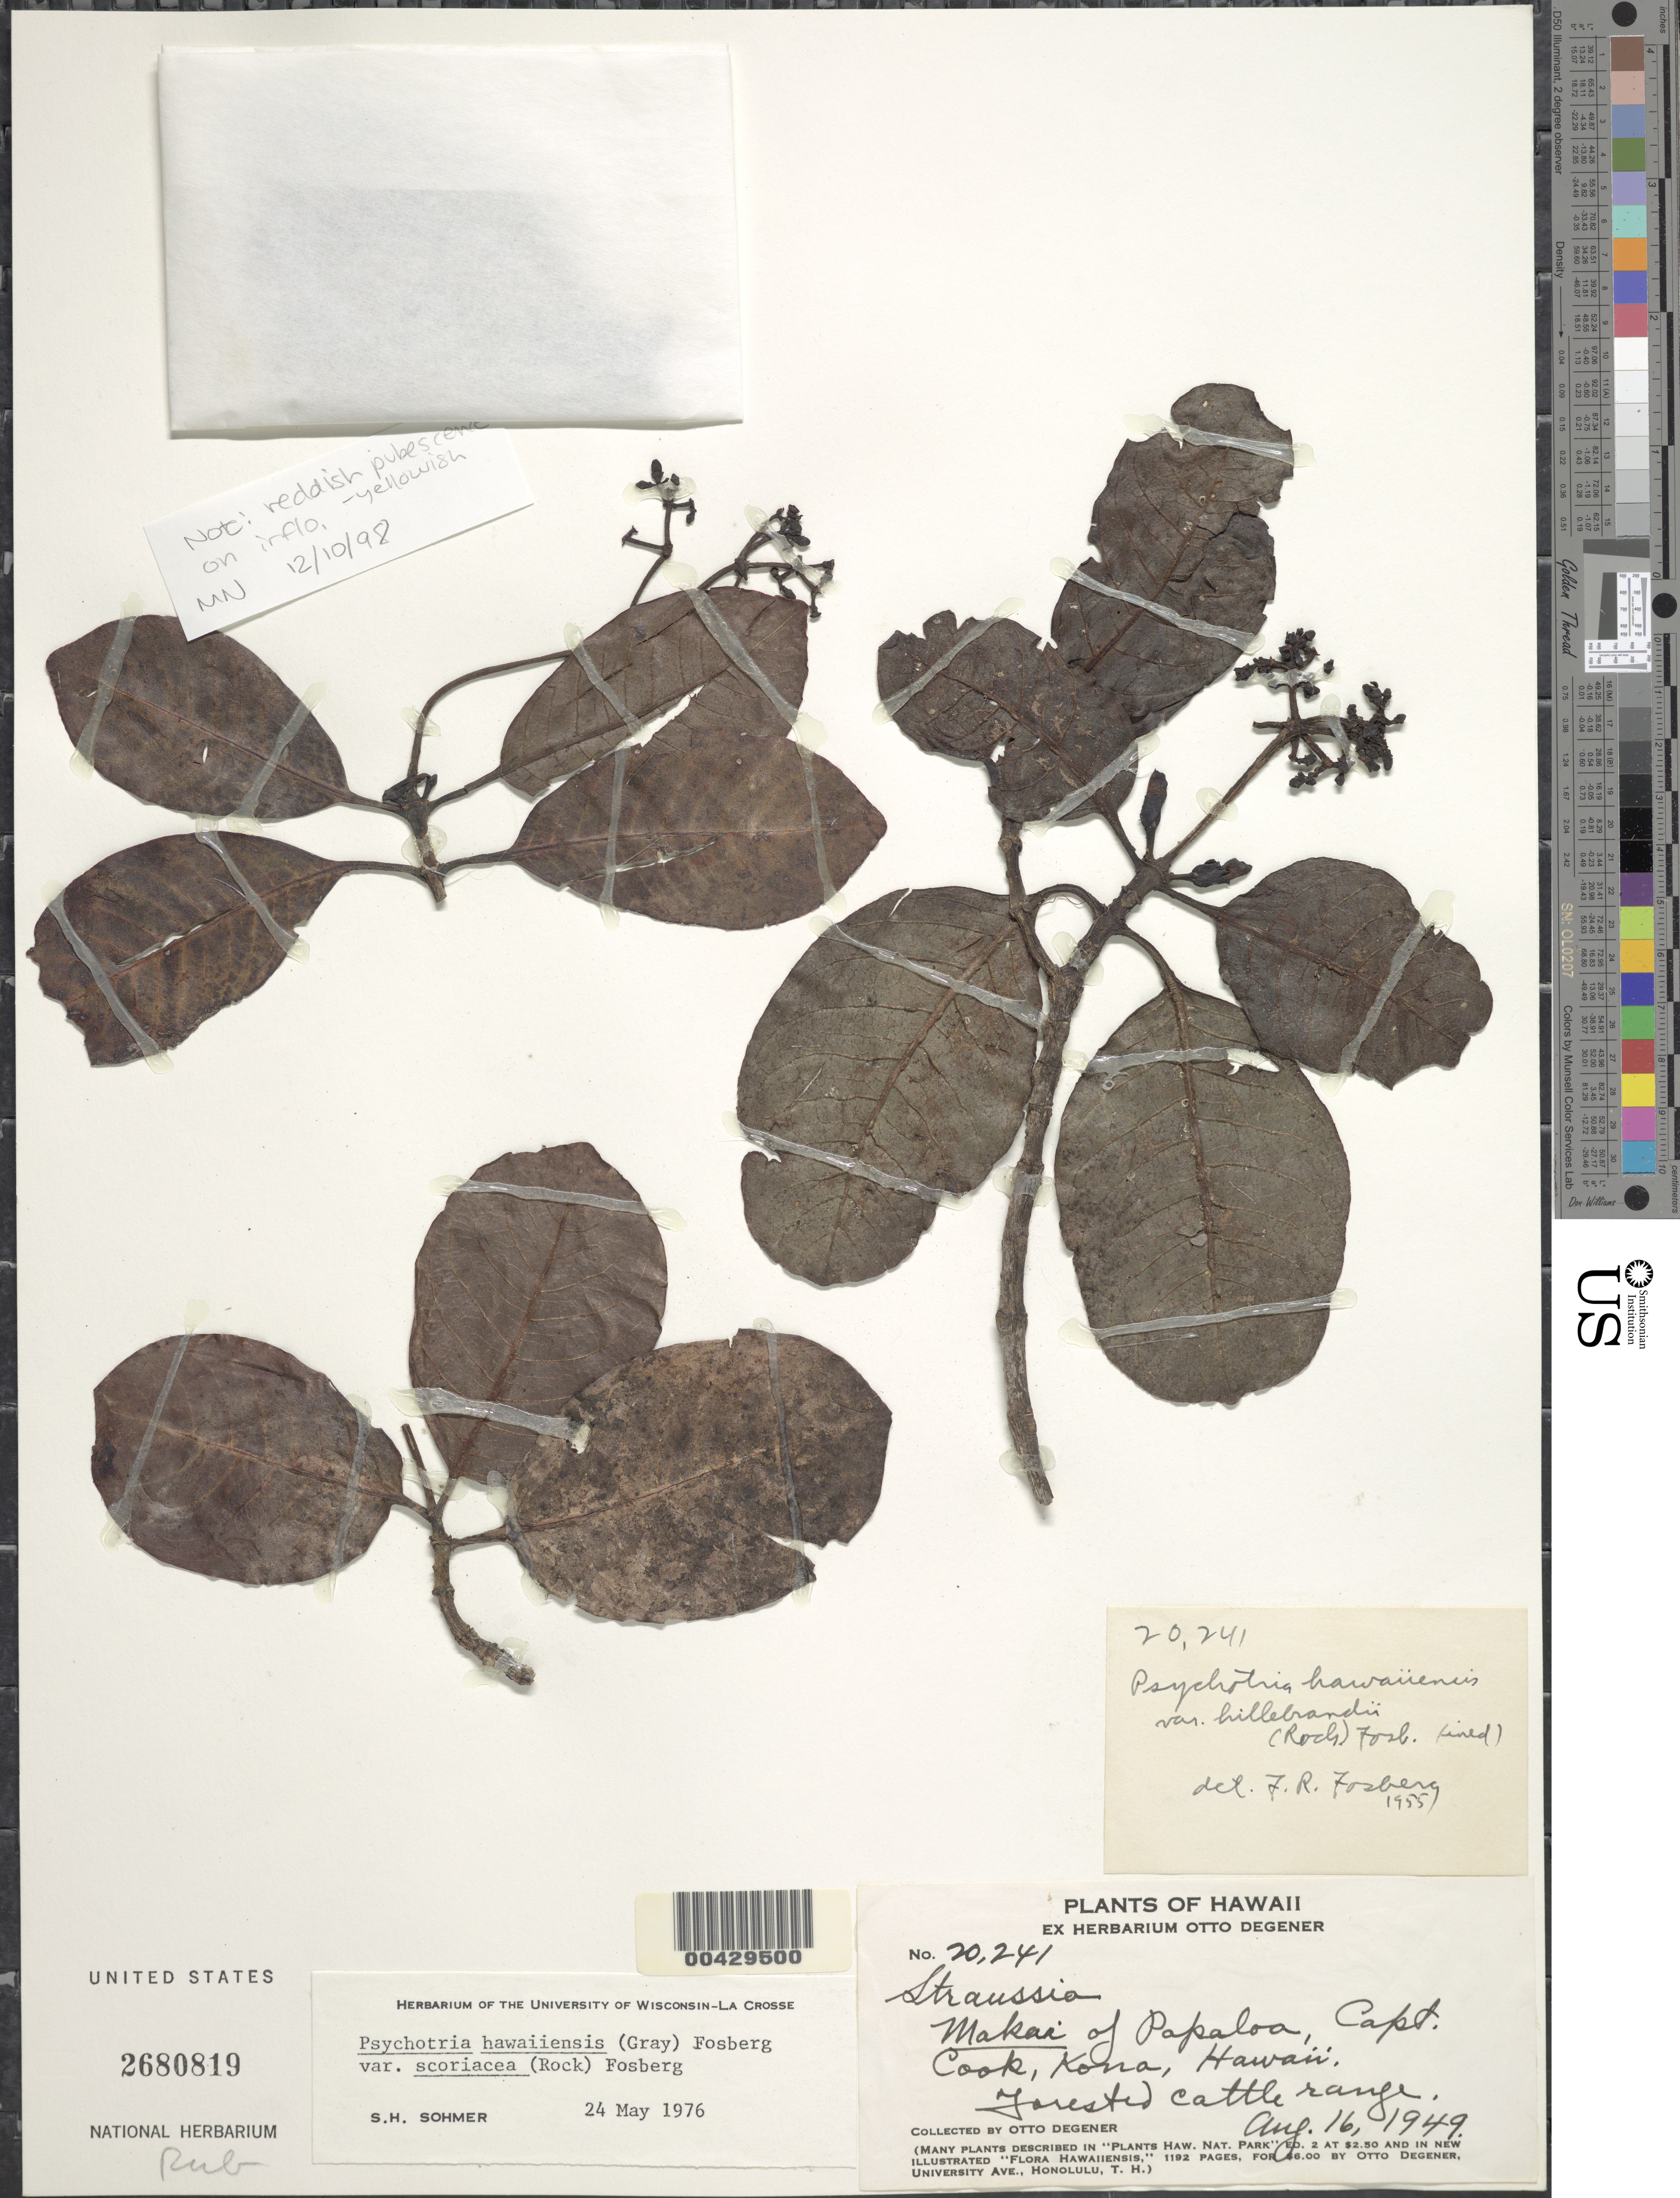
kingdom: Plantae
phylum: Tracheophyta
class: Magnoliopsida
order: Gentianales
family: Rubiaceae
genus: Psychotria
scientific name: Psychotria hawaiiensis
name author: (A. Gray) Fosberg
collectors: O. Degener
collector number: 20241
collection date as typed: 16 Aug 1949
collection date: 1949-08-16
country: United States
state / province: Hawaii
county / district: Hawaii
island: Hawaii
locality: Makai of Papaloa, Captain Cook, Kona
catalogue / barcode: US 2680819